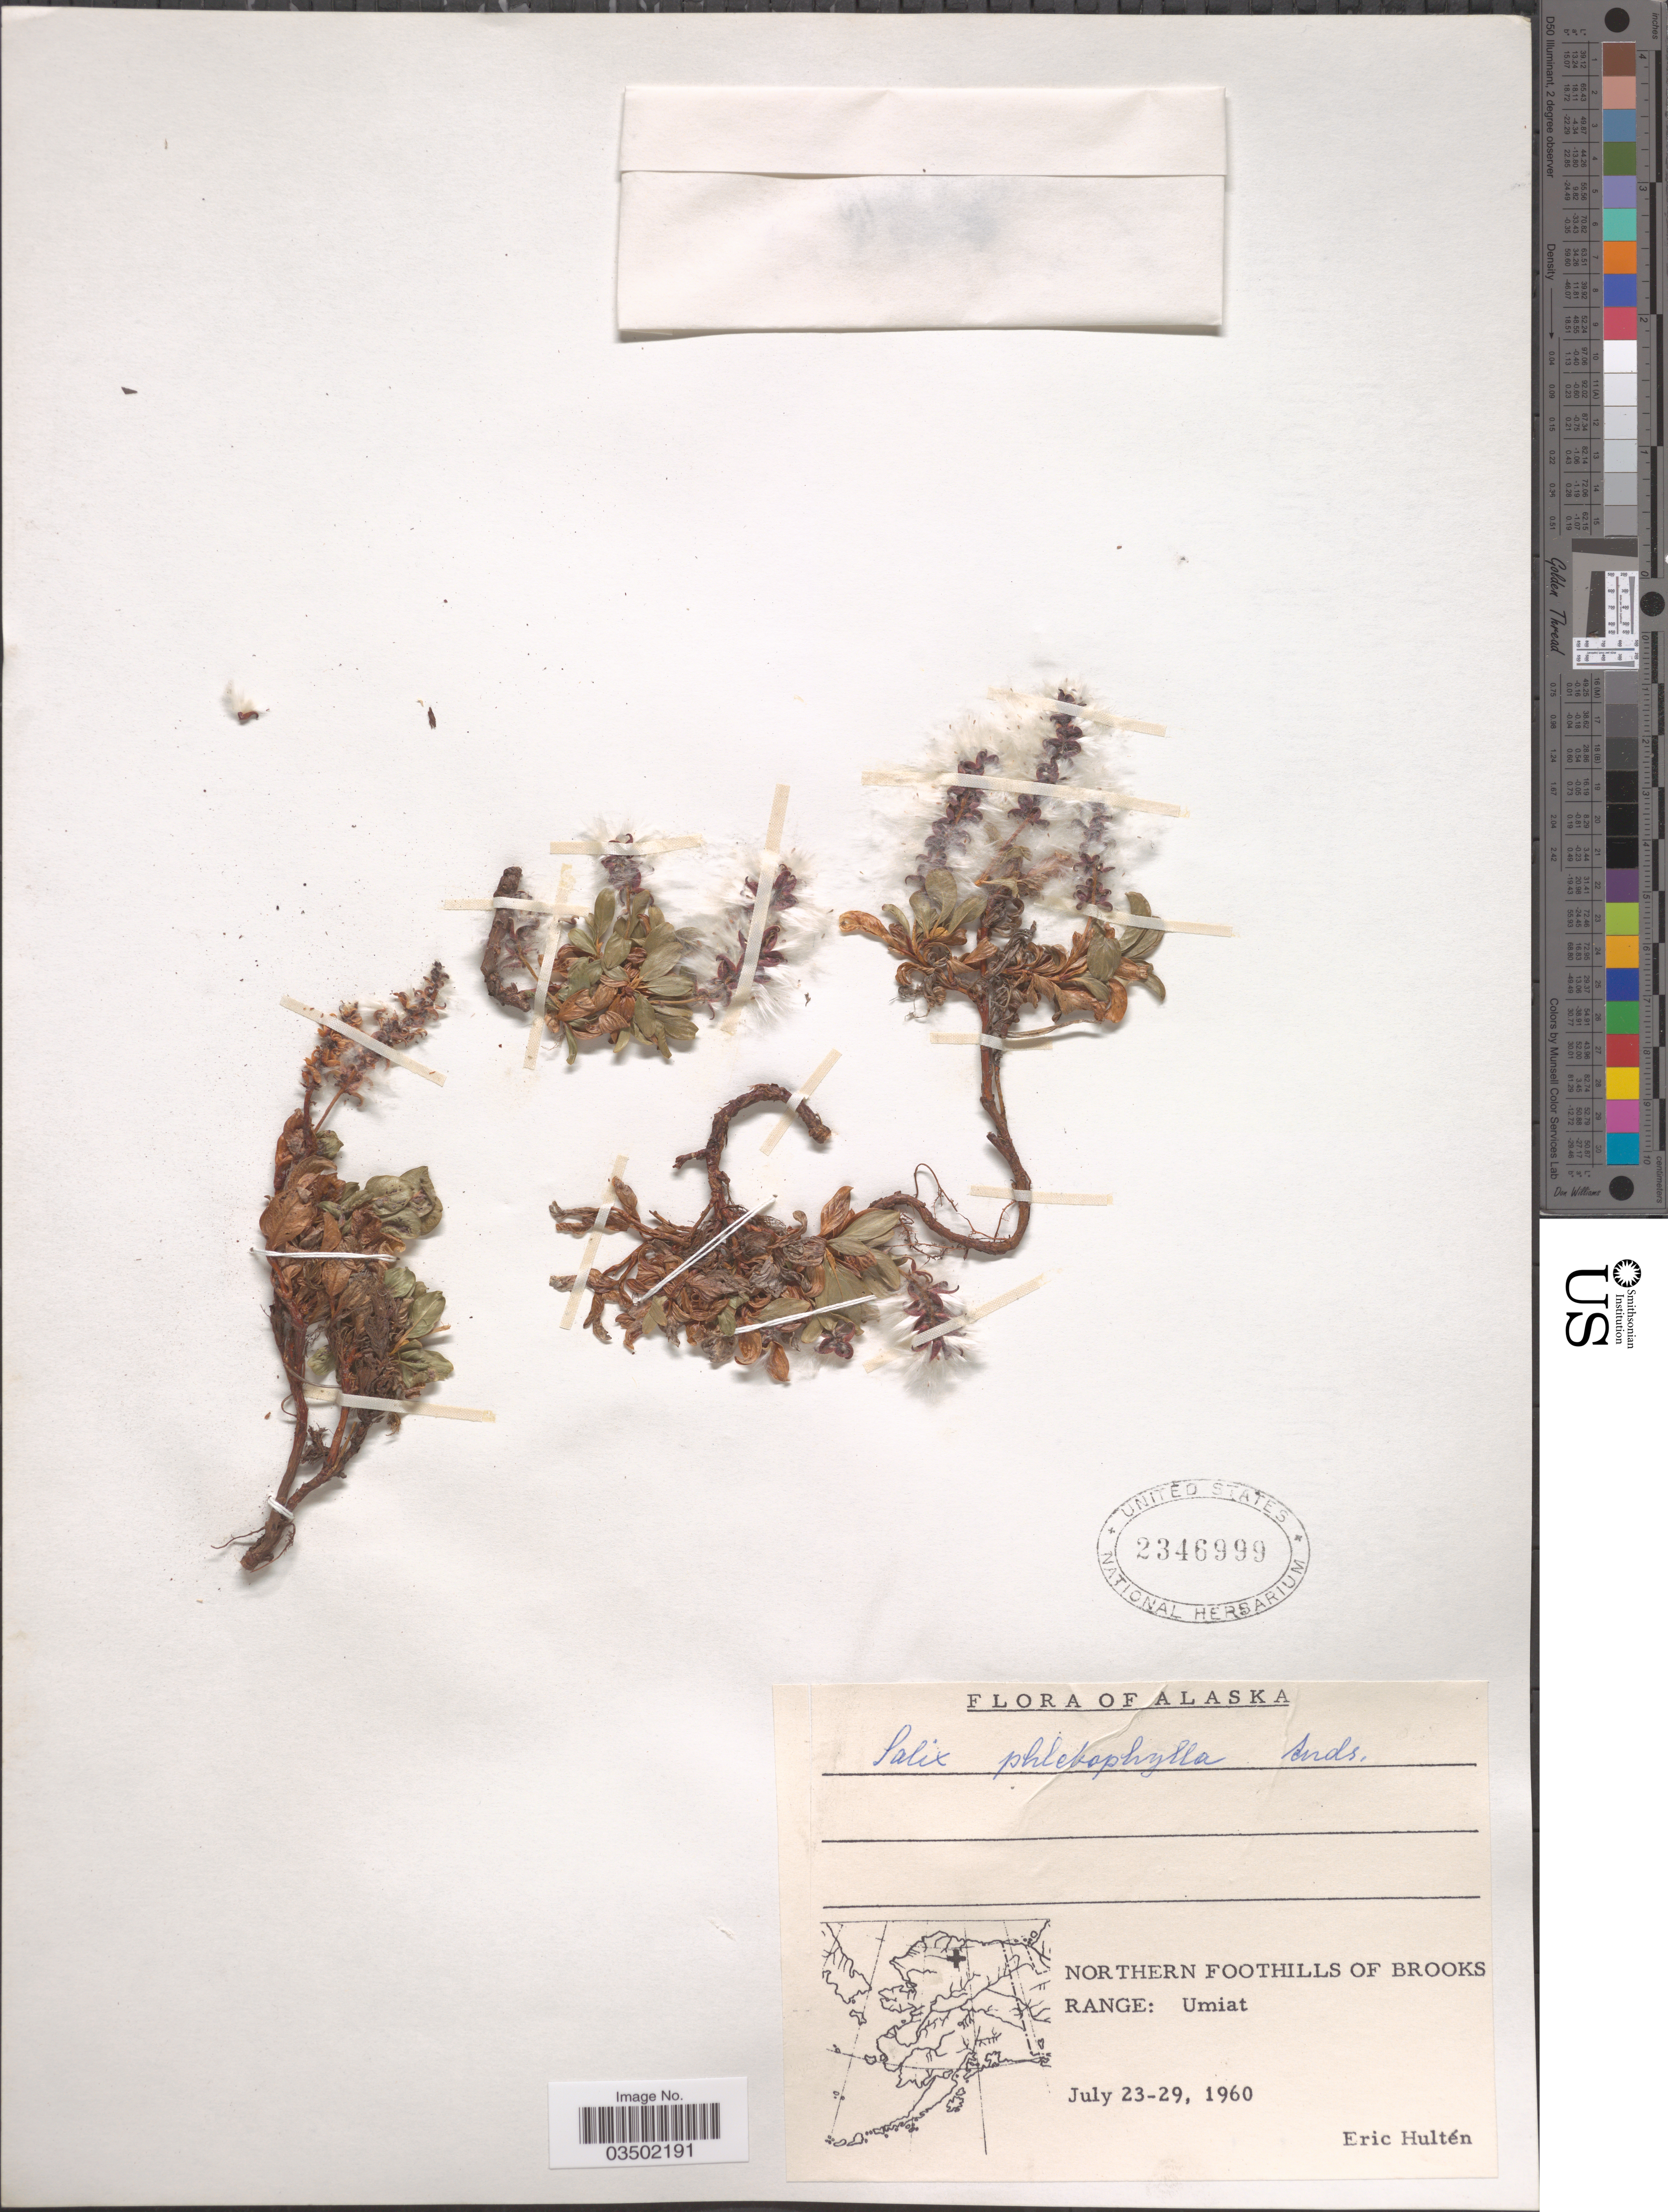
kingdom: Plantae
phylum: Tracheophyta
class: Magnoliopsida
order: Malpighiales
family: Salicaceae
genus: Salix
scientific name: Salix phlebophylla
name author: Andersson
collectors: E. G. Hultén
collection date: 1960-07-23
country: United States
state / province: Alaska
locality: Northern Foothills of Brooks Range: Umiat.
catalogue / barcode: US 2346999